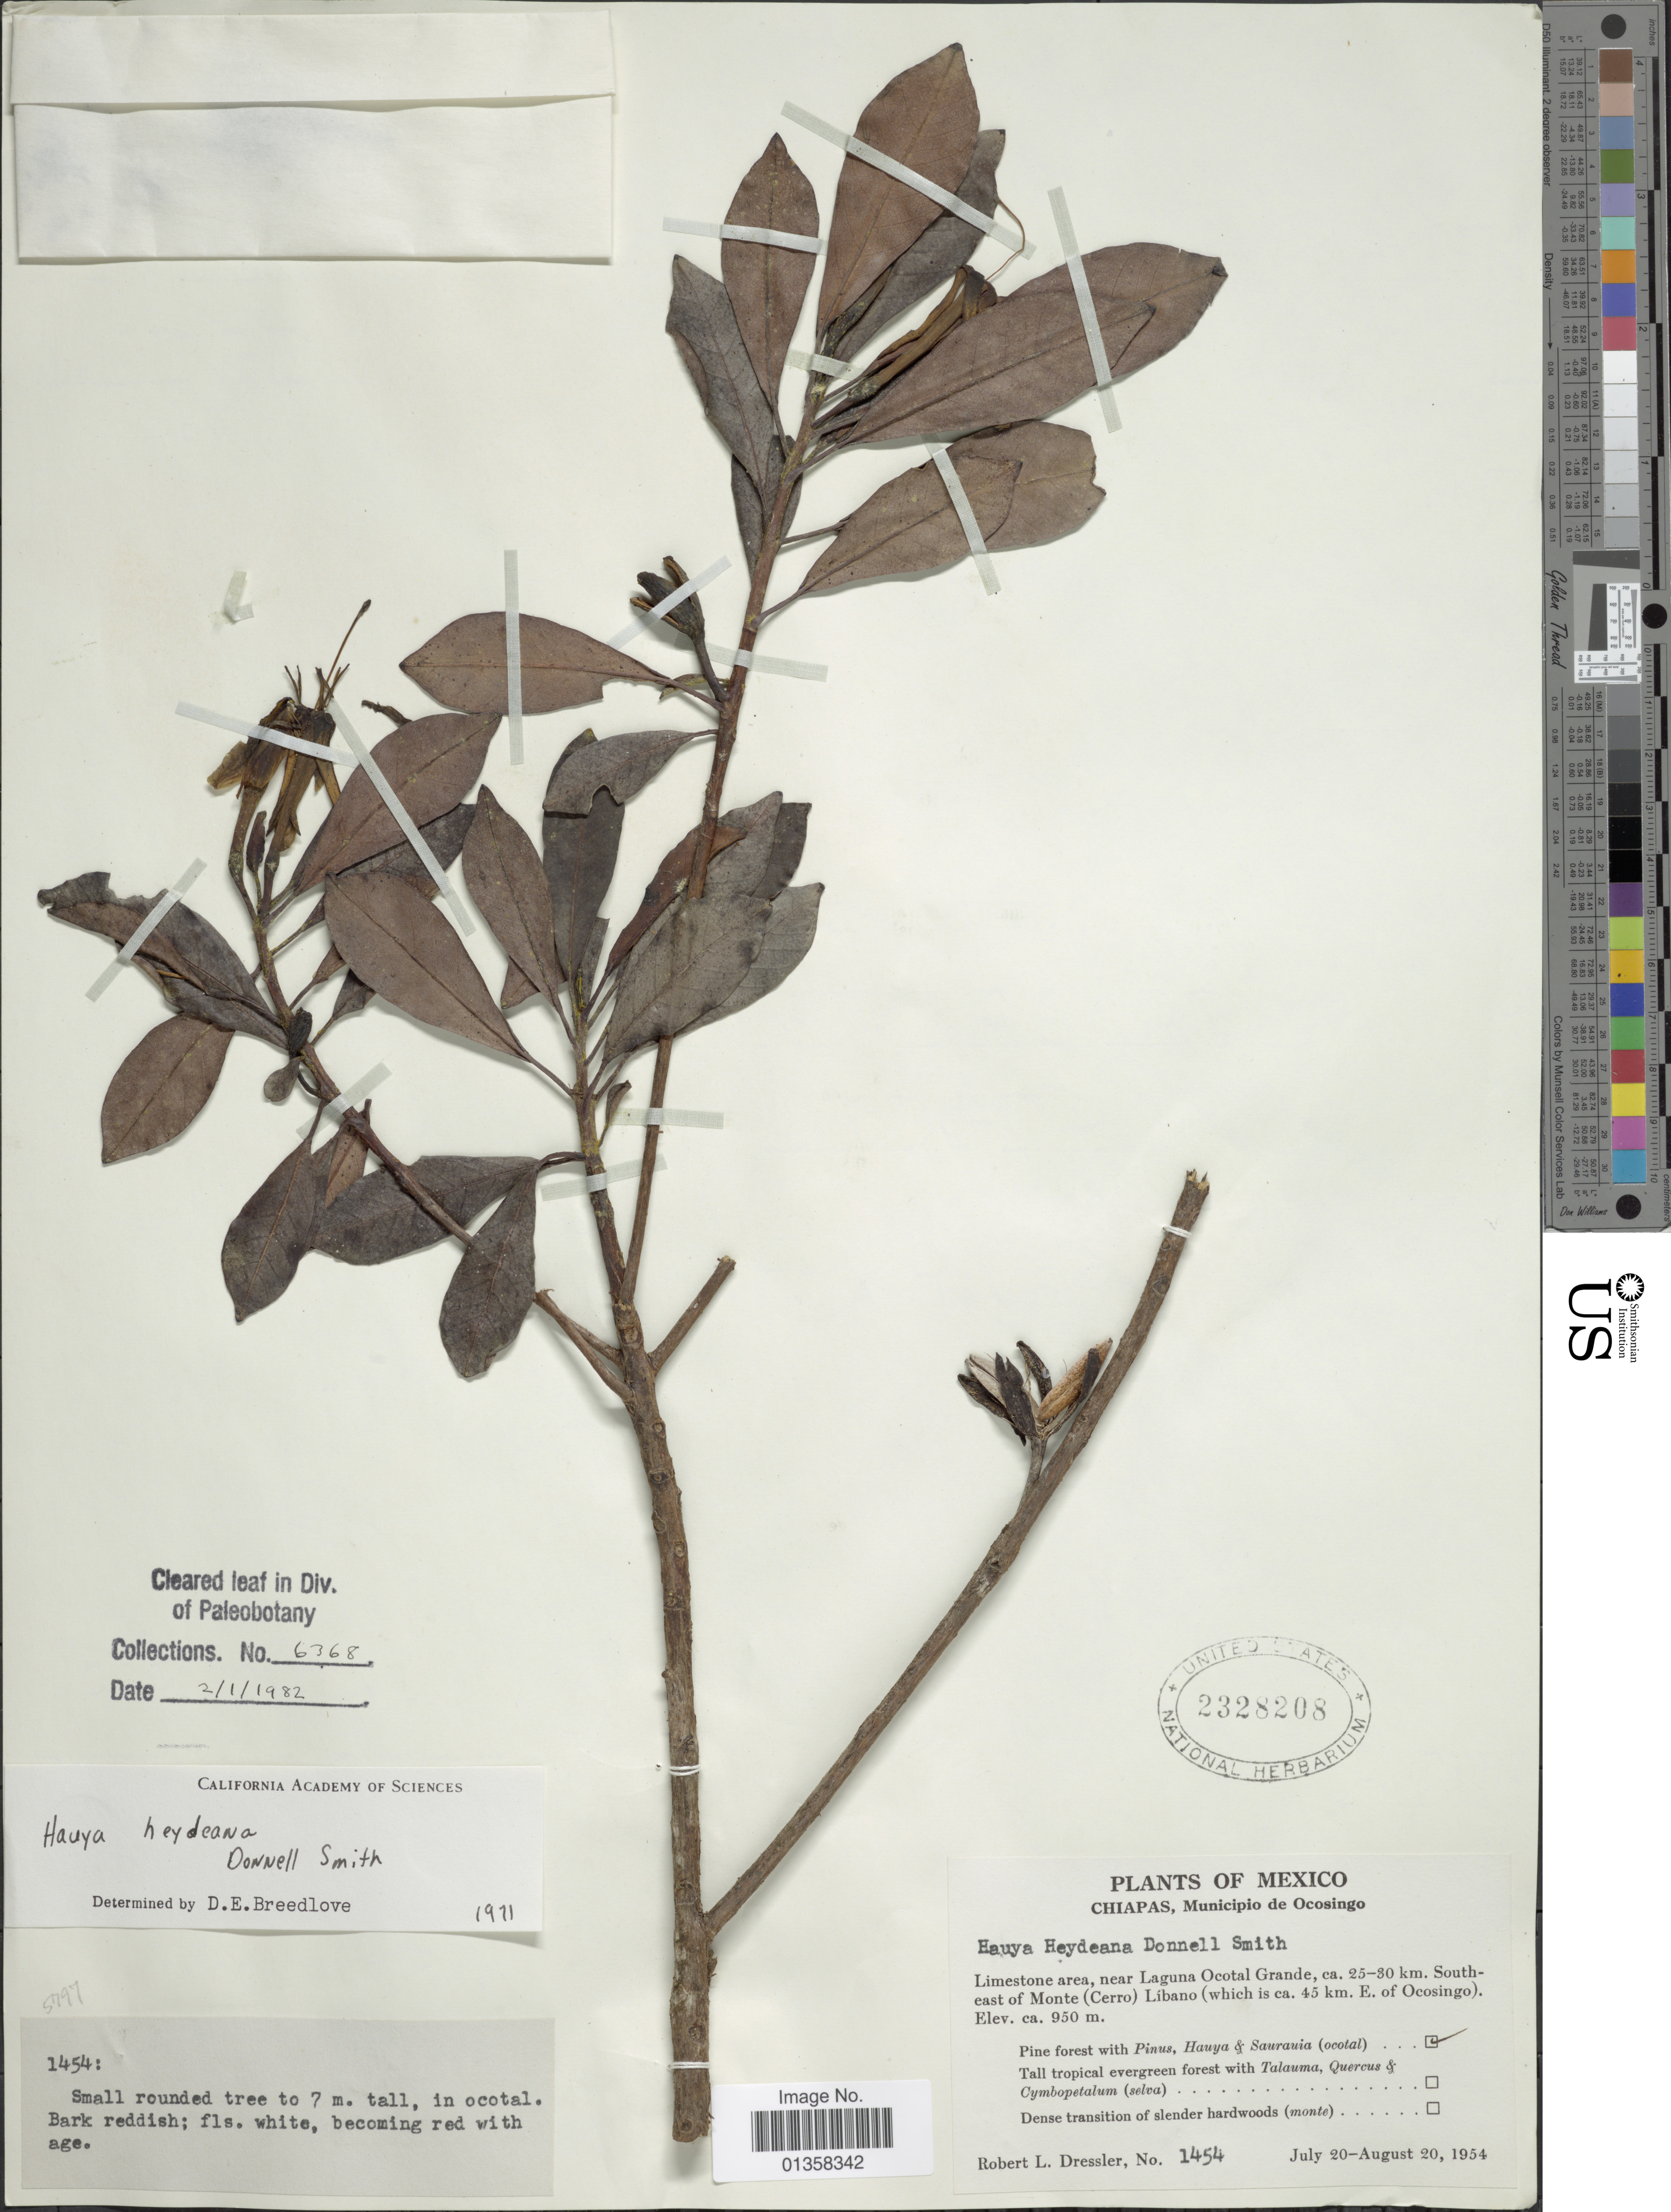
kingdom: Plantae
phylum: Tracheophyta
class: Magnoliopsida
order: Myrtales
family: Onagraceae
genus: Hauya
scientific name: Hauya elegans subsp. barcenae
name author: (Hemsl.) P.H. Raven & Breedlove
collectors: R. Dressler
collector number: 1454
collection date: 1954-07-20/1954-08-20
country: Mexico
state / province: Chiapas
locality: Municipio de Ocosingo. Limestone area, near Laguna Ocotal Grande, ca, 25-30 km. South-east of Monte (Cerro) Líbano (which is ca. 45 km. E. of Ocosingo)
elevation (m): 950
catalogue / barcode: US 2328208